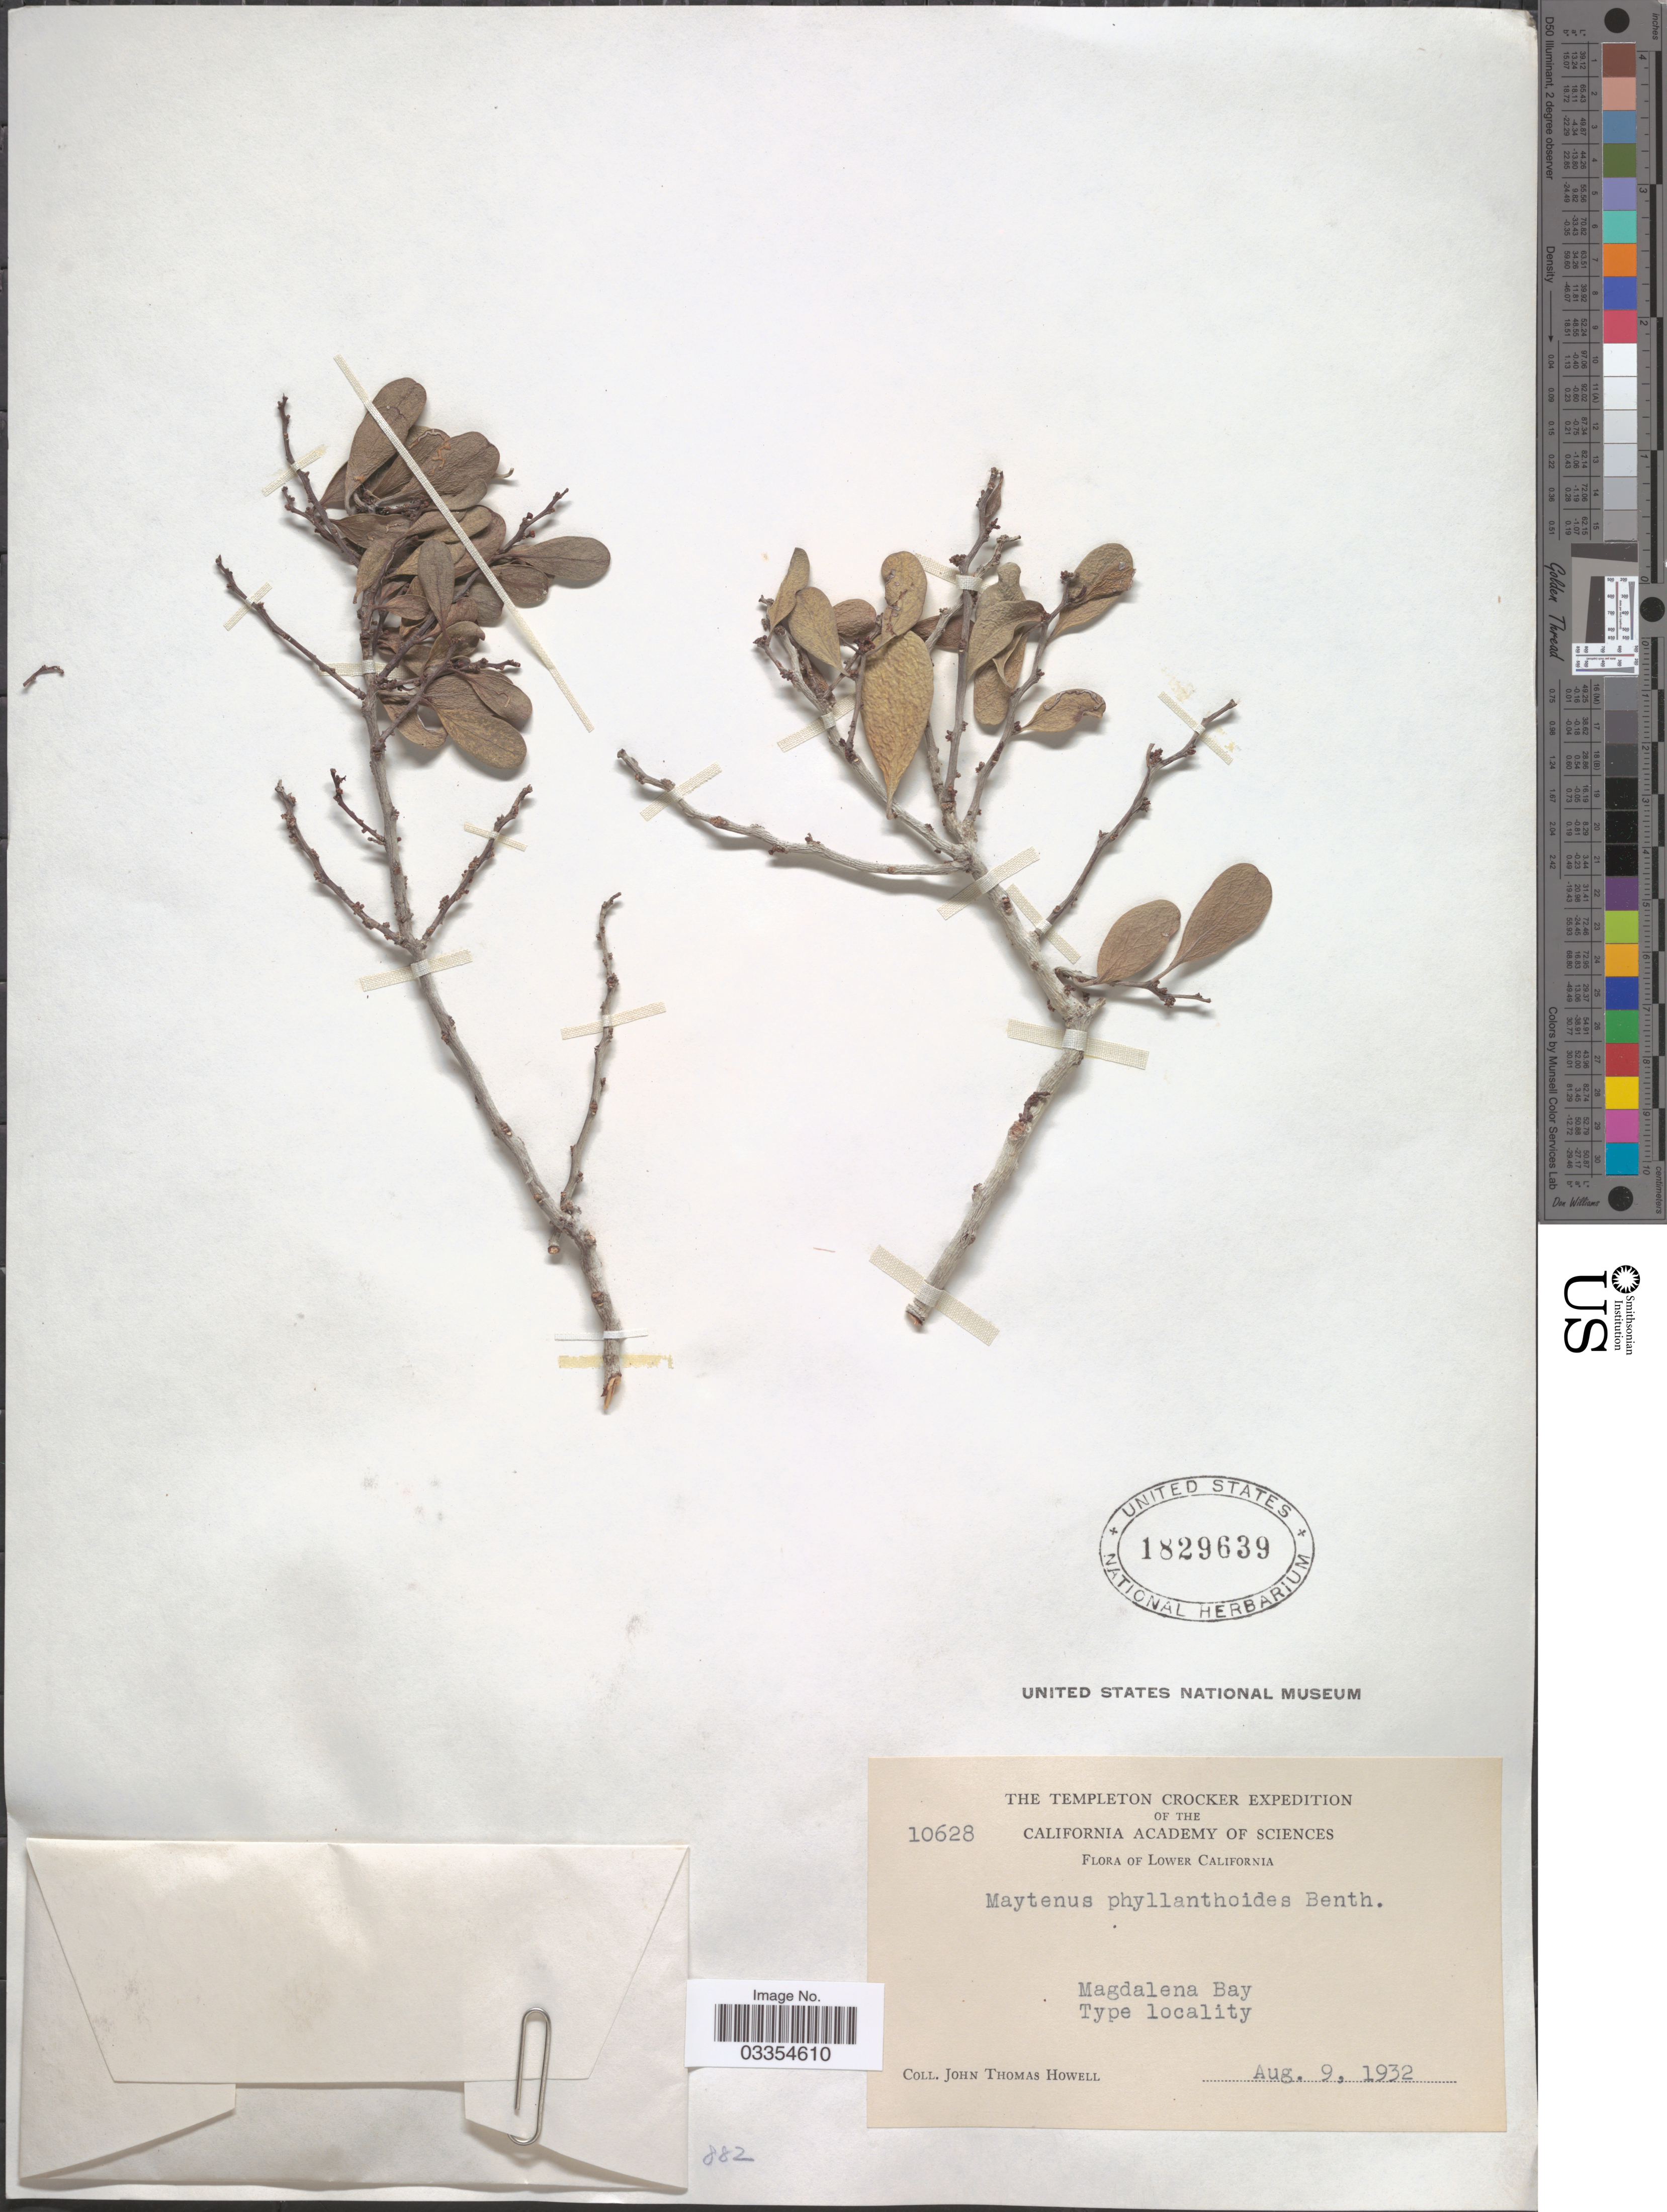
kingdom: Plantae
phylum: Tracheophyta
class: Magnoliopsida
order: Celastrales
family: Celastraceae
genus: Tricerma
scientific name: Tricerma phyllanthoides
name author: (Benth.) Lundell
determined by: Strong, Mark T., (BOT), Smithsonian Institution - National Museum of Natural History (UNITED STATES)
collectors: J. T. Howell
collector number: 10628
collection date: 1932-08-09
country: Mexico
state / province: Baja California Sur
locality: Lower California, Magdalena Bay.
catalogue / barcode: US 1829639